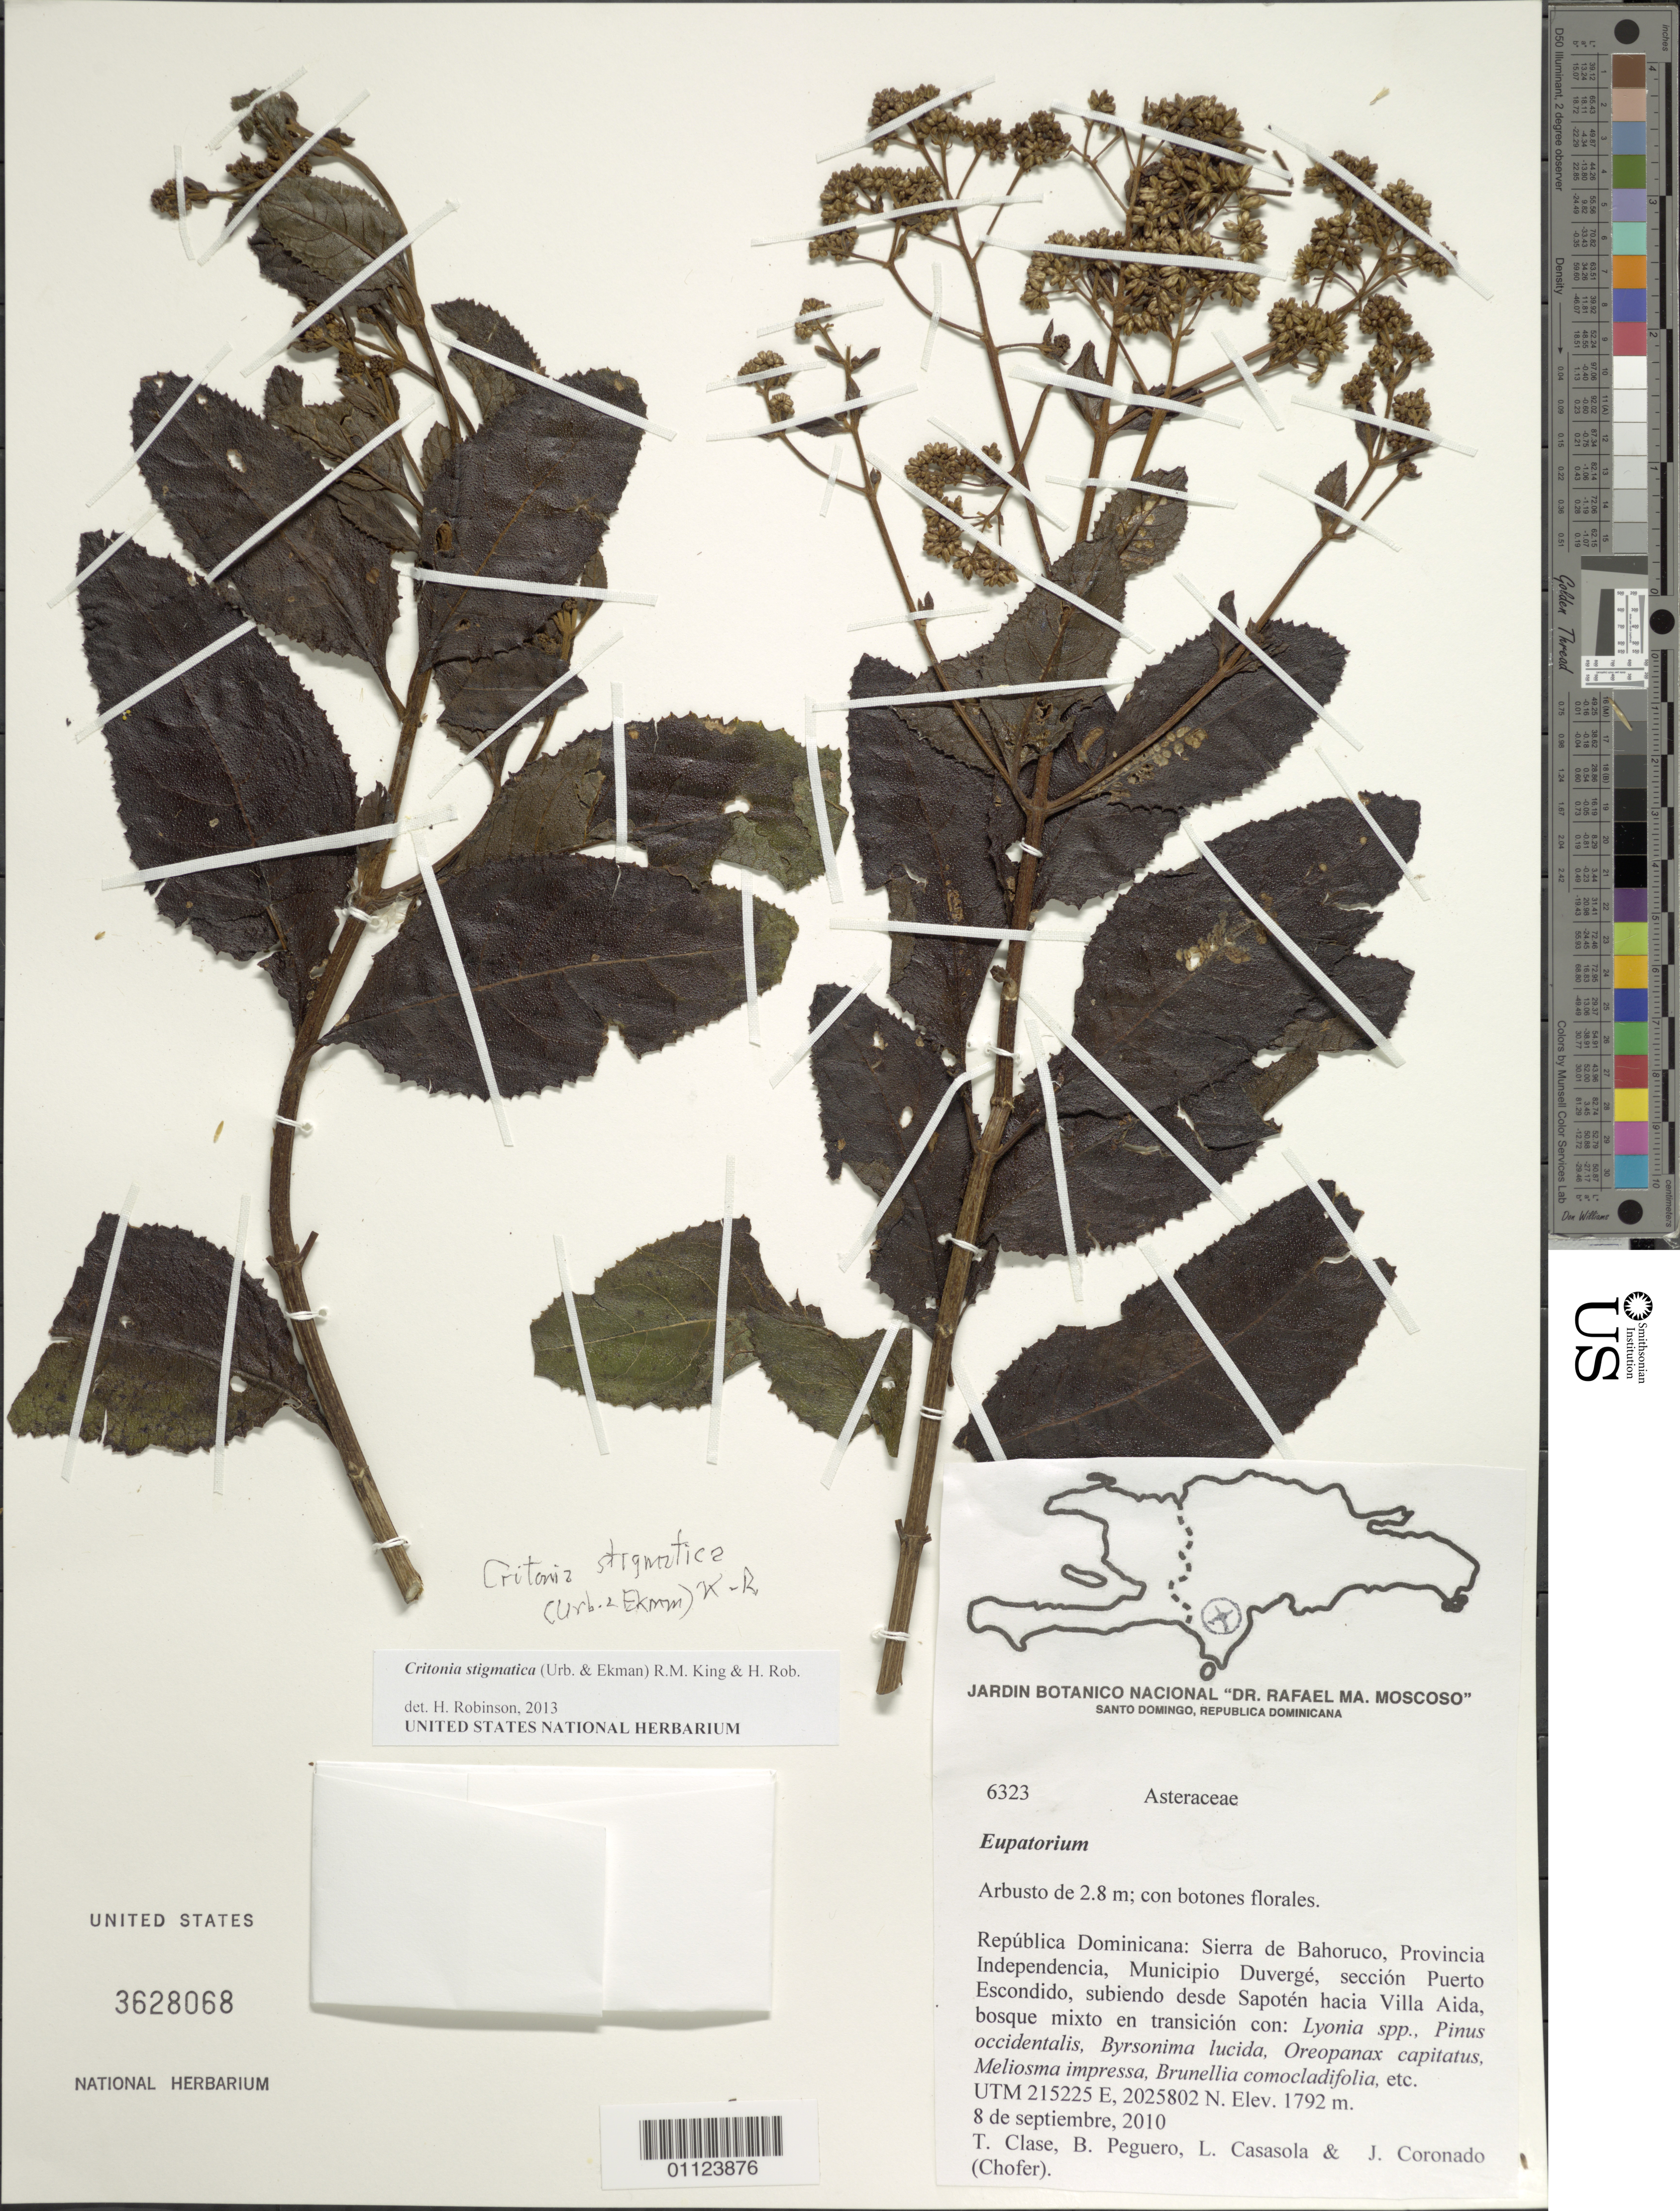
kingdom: Plantae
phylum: Tracheophyta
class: Magnoliopsida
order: Asterales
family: Asteraceae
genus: Critonia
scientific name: Critonia stigmatica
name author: (Urb. & Ekman) R.M. King & H. Rob.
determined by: Robinson, Harold E., (US)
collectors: T. Clase, B. Peguero & L. Casasola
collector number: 6323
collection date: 2010-09-08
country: Dominican Republic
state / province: Independencia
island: Hispaniola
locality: Sierra de Bahoruco, Municipio Duvergé, sección Puerto Escondido, subiendo desde Sapotén hacia Villa Aida.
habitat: Bosque mixto en transición con: Lyonia spp., Pinus occidentalis, Byrsonima lucida, Oreopanax capitatus, Meliosma impressa, Brunellia comocladifolia, etc.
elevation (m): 1792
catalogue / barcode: US 3628068